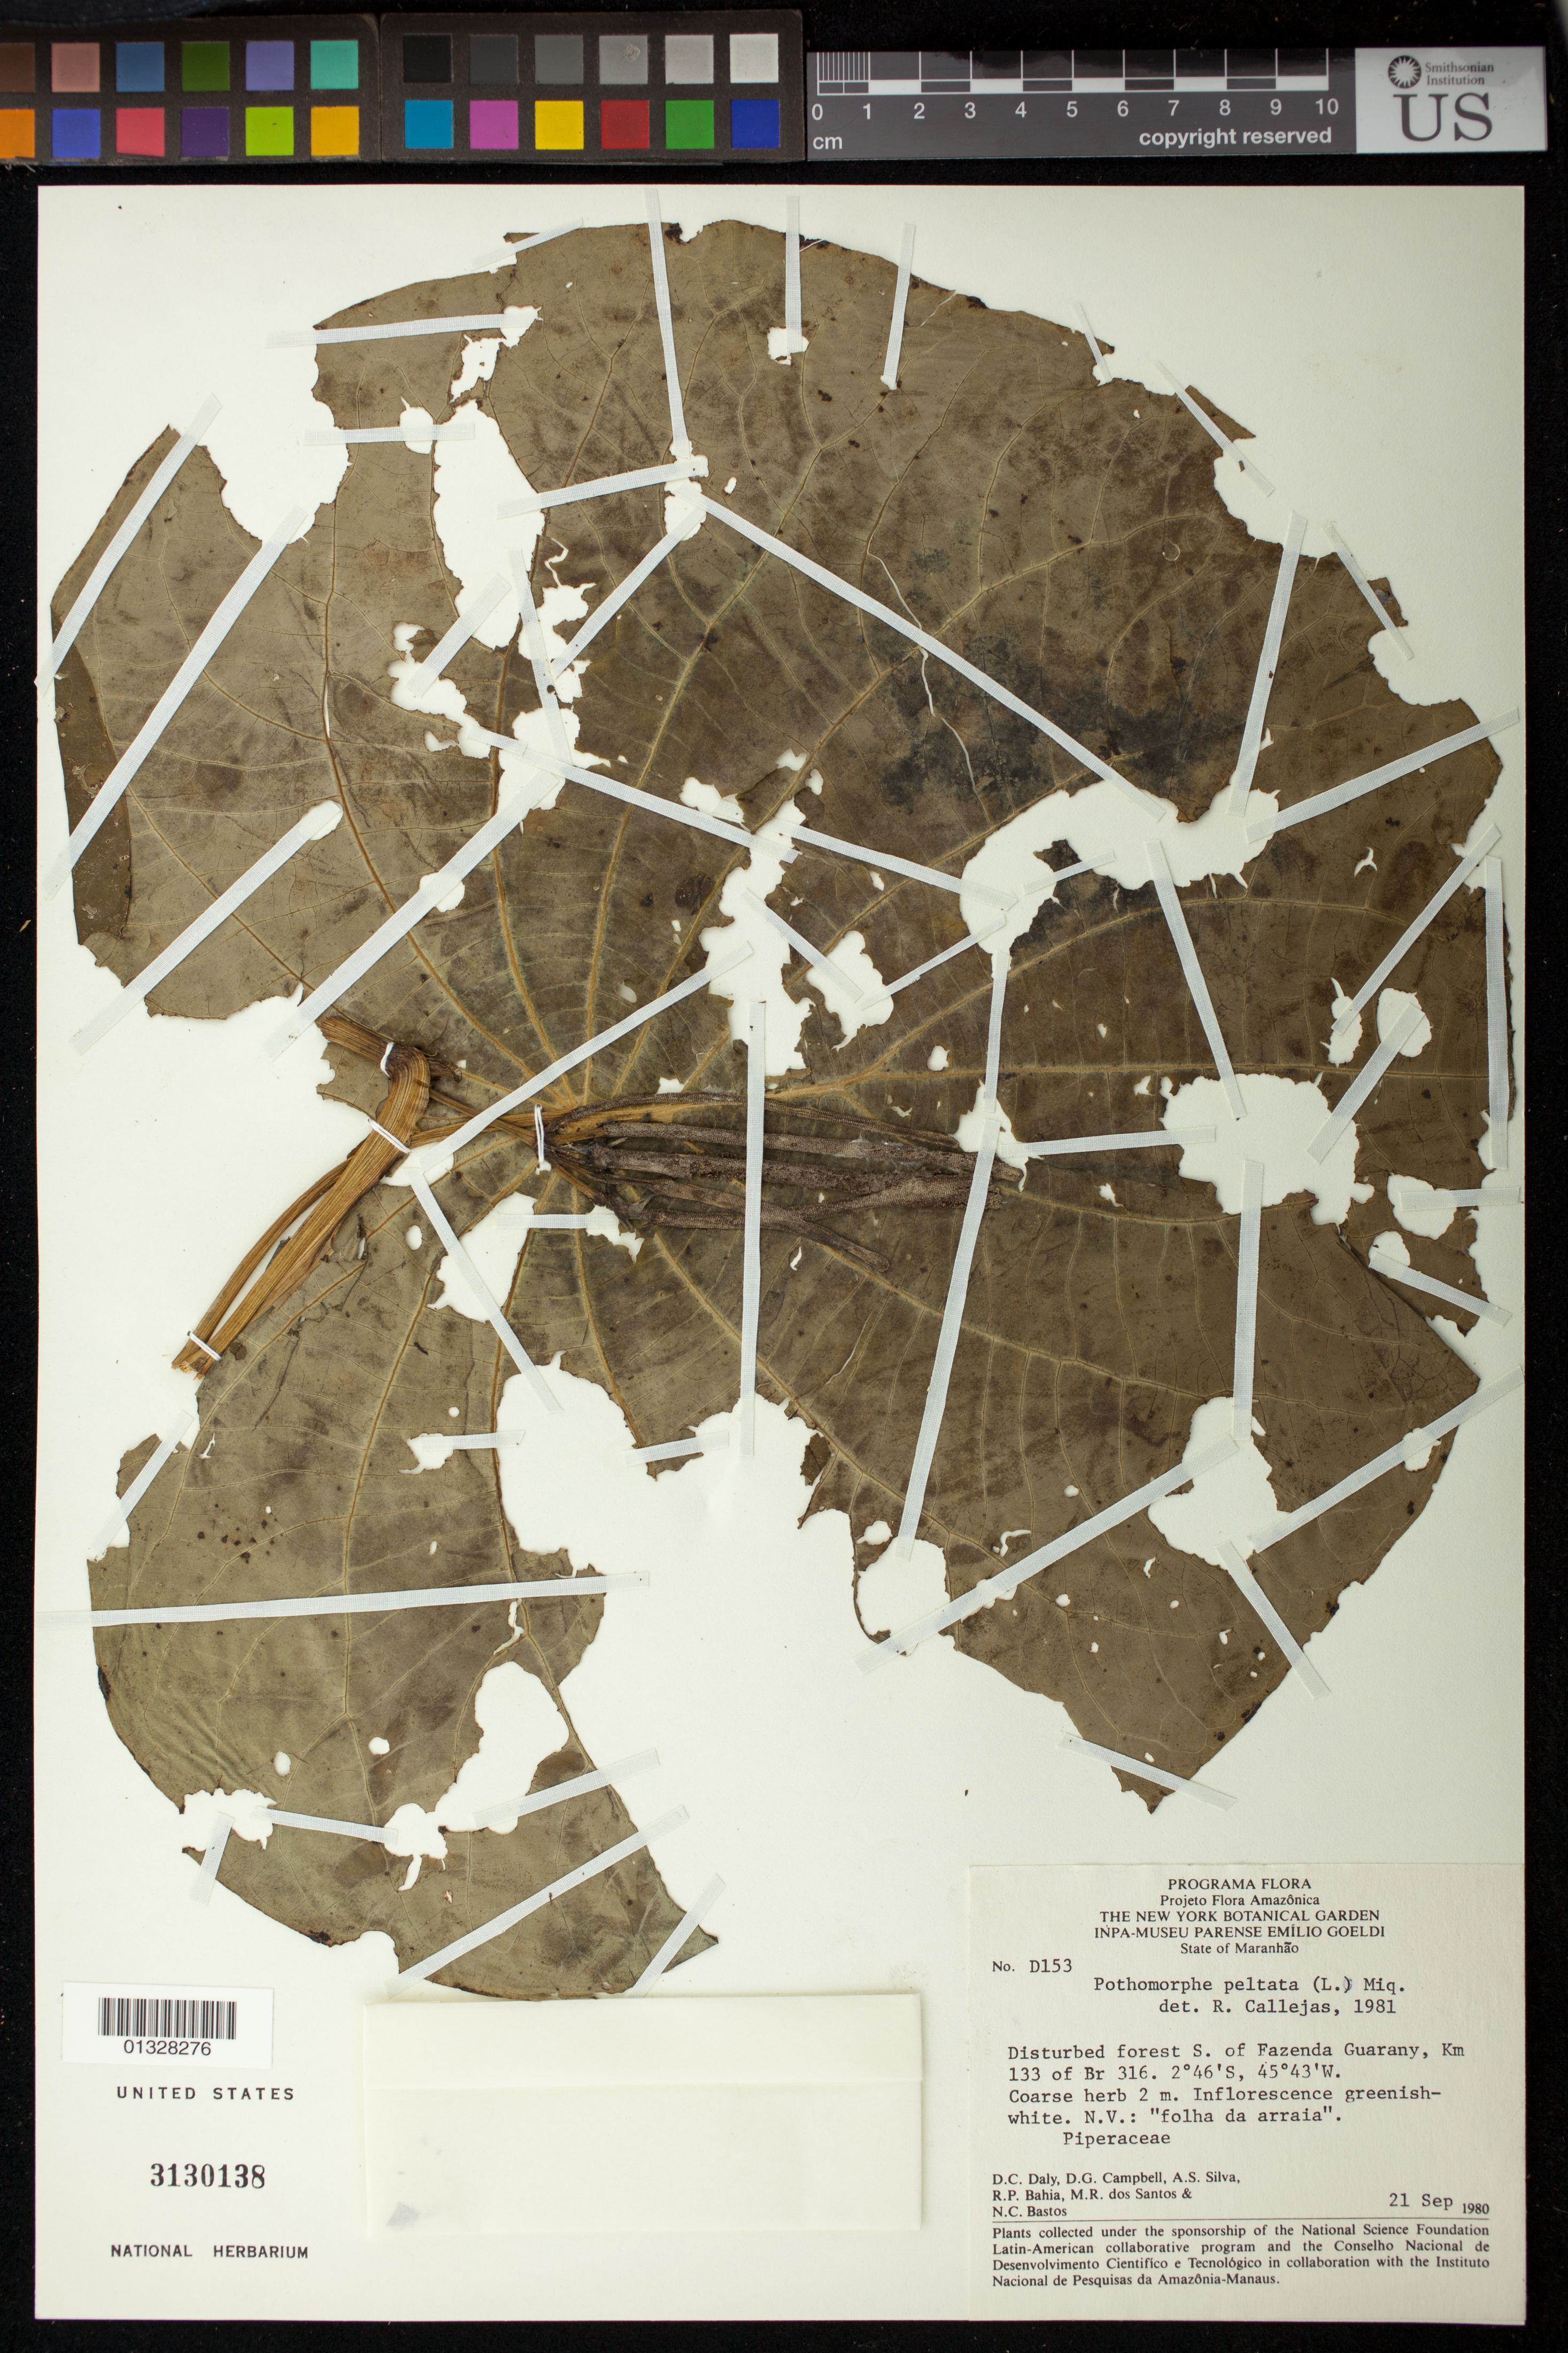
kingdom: Plantae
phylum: Tracheophyta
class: Magnoliopsida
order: Piperales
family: Piperaceae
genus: Piper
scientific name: Piper peltatum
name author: L.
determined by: Strong, M. T., (US), Smithsonian Institution - National Museum of Natural History (UNITED STATES)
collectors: D. C. Daly, D. G. Campbell, A. S. Silva, R. P. Bahia, M. R. dos Santos & N. C. Bastos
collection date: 1980-09-21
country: Brazil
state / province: Maranhão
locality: Disturbef forest S. of Fazenda Guarany, km 133 of BR-316.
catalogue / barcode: US 3130138